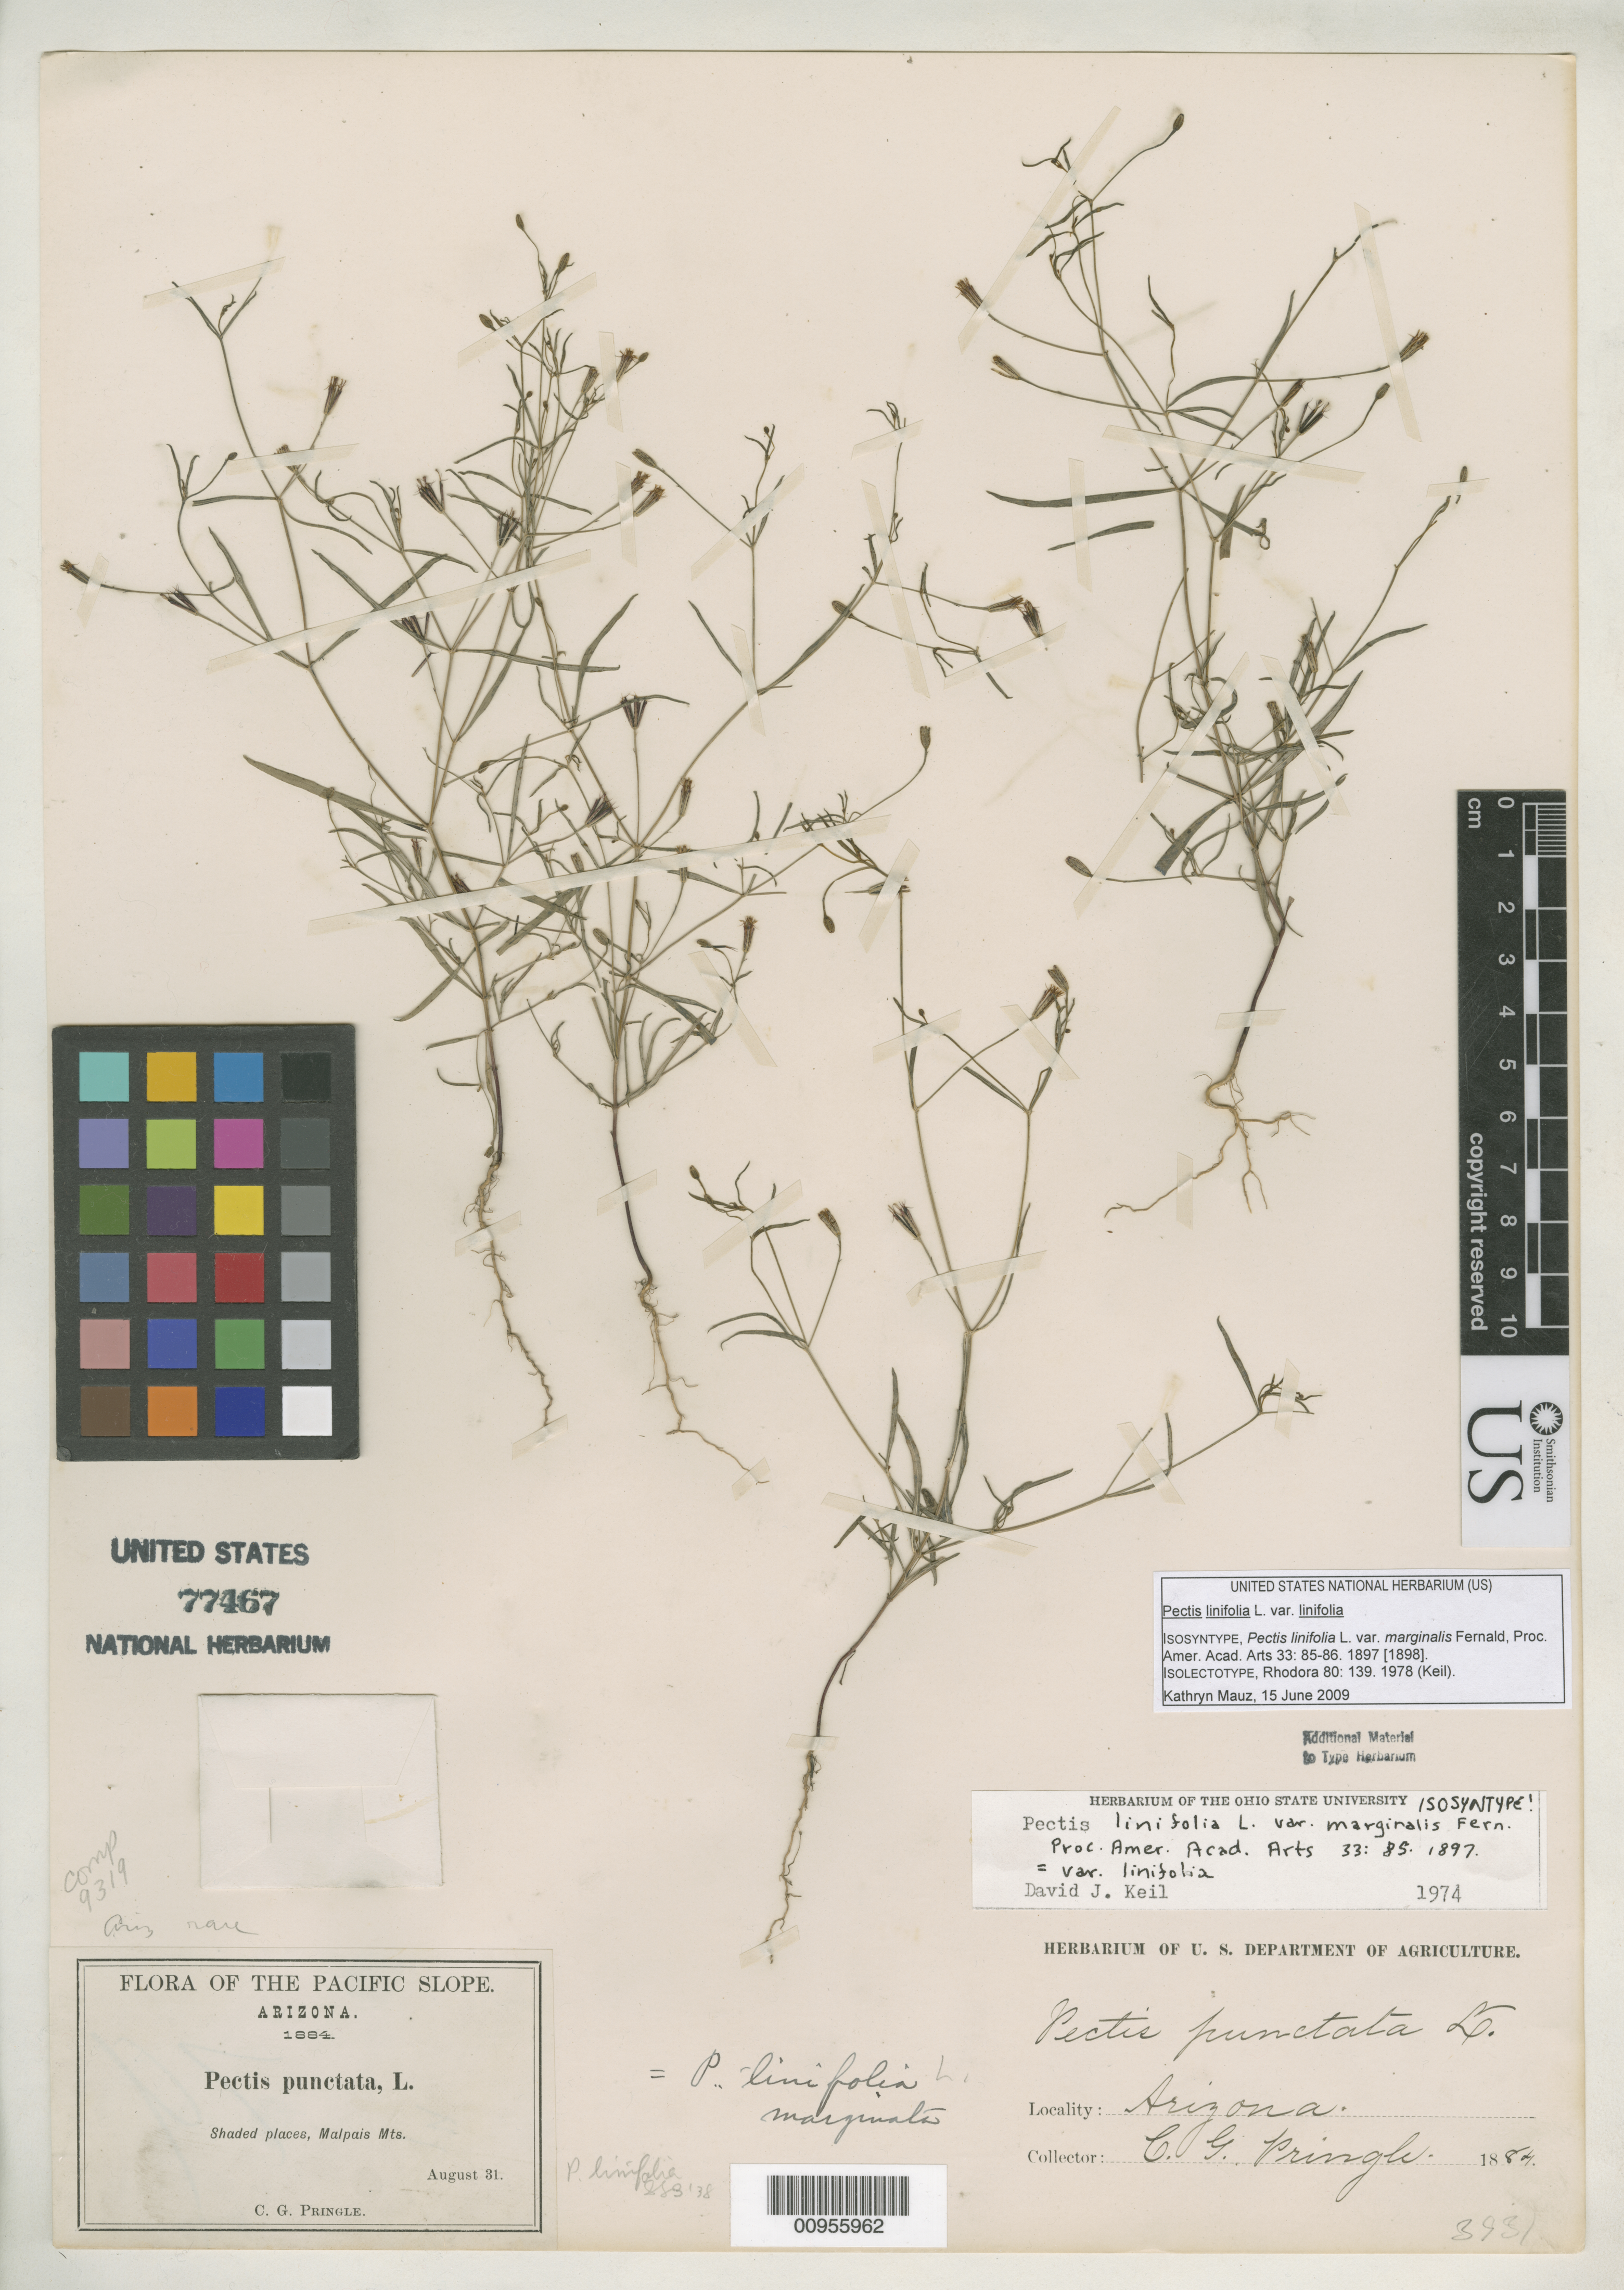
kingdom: Plantae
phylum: Tracheophyta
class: Magnoliopsida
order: Asterales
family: Asteraceae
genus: Pectis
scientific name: Pectis linifolia var. marginalis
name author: Fernald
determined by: Mauz, Kathryn, (ARIZ)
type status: Isolectotype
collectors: C. G. Pringle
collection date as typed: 31 Aug 1884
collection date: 1884-08-31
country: United States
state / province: Arizona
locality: Shaded places, Malpais Mts.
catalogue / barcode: US 77467